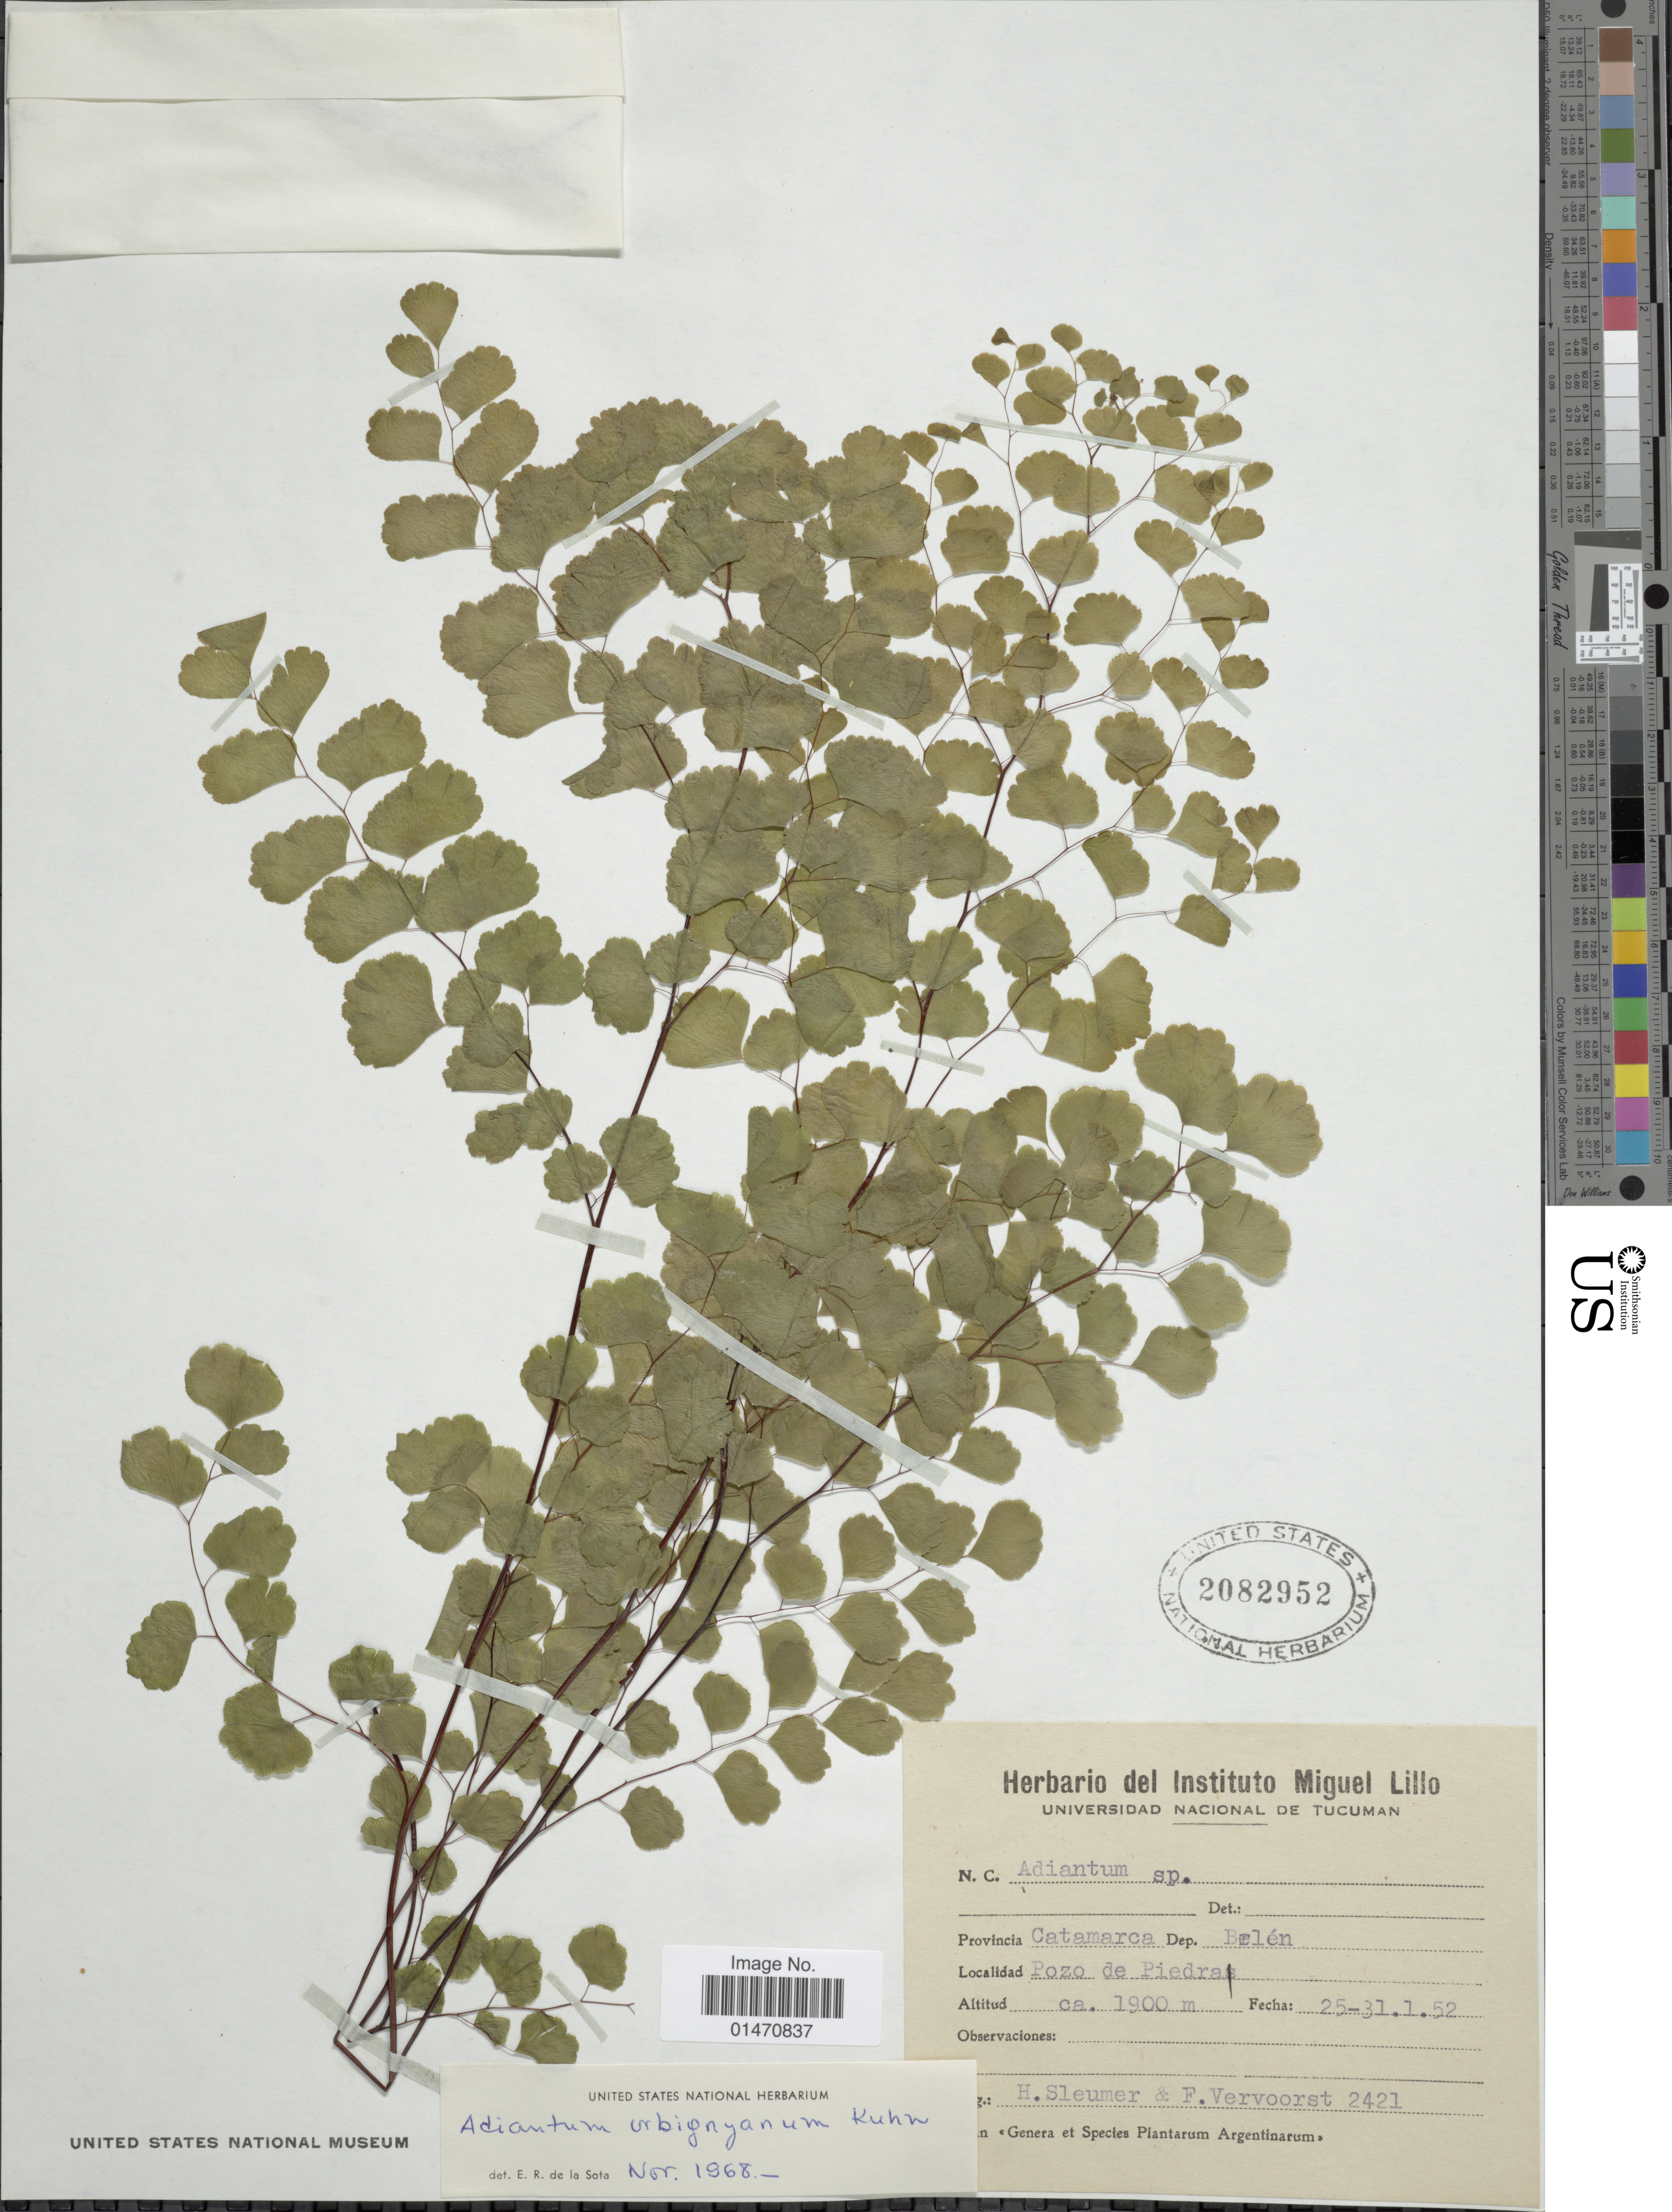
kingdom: Plantae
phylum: Tracheophyta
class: Polypodiopsida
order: Polypodiales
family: Pteridaceae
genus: Adiantum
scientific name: Adiantum orbignyanum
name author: Kuhn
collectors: H. O. Sleumer & F. Vervoorst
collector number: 2421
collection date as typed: Transcribed d/m/y: 25/1/52 to 31/1/52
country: Argentina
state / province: Catamarca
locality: Provincia Catamarca, dep. Belén, Pozo de Piedra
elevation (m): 1900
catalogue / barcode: US 2082952